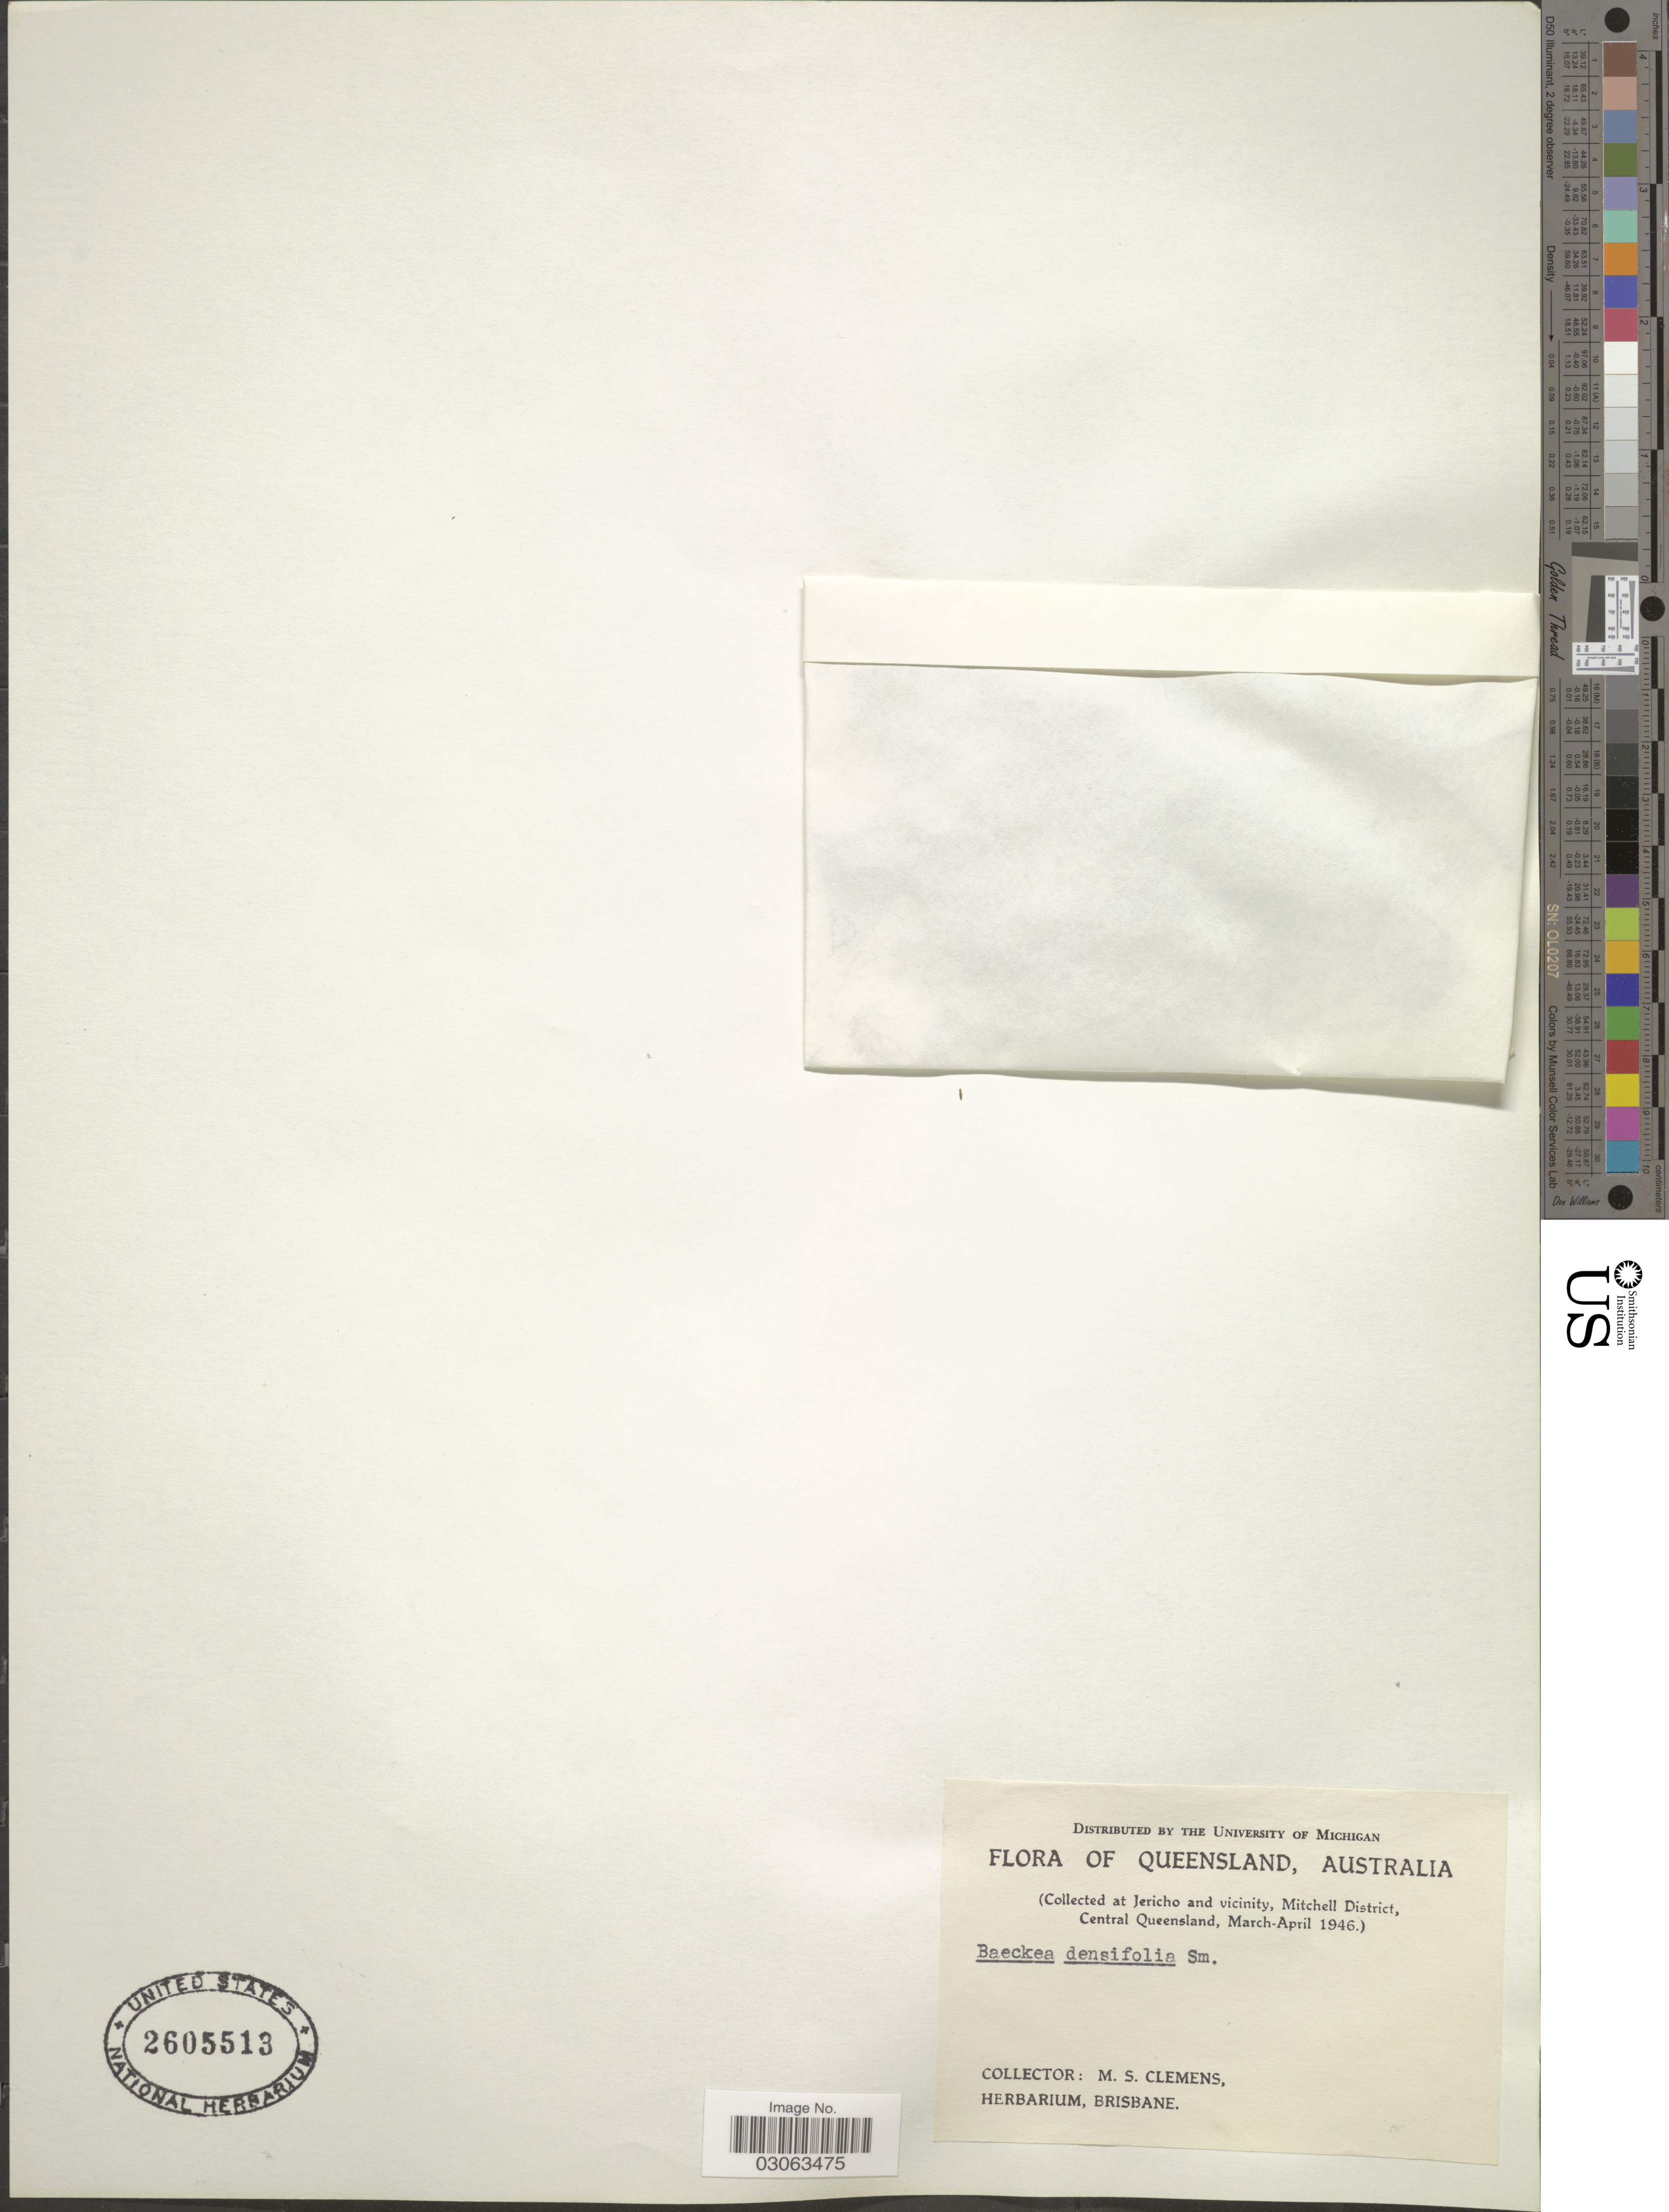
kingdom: Plantae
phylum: Tracheophyta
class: Magnoliopsida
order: Myrtales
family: Myrtaceae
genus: Harmogia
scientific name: Harmogia densifolia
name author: (Sm.) S. Schauer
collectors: M. S. Clemens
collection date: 1946-03/1946-04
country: Australia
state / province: Queensland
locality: Jericho and vicinity, Mitchell District, Central Queensland.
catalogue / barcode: US 2605513